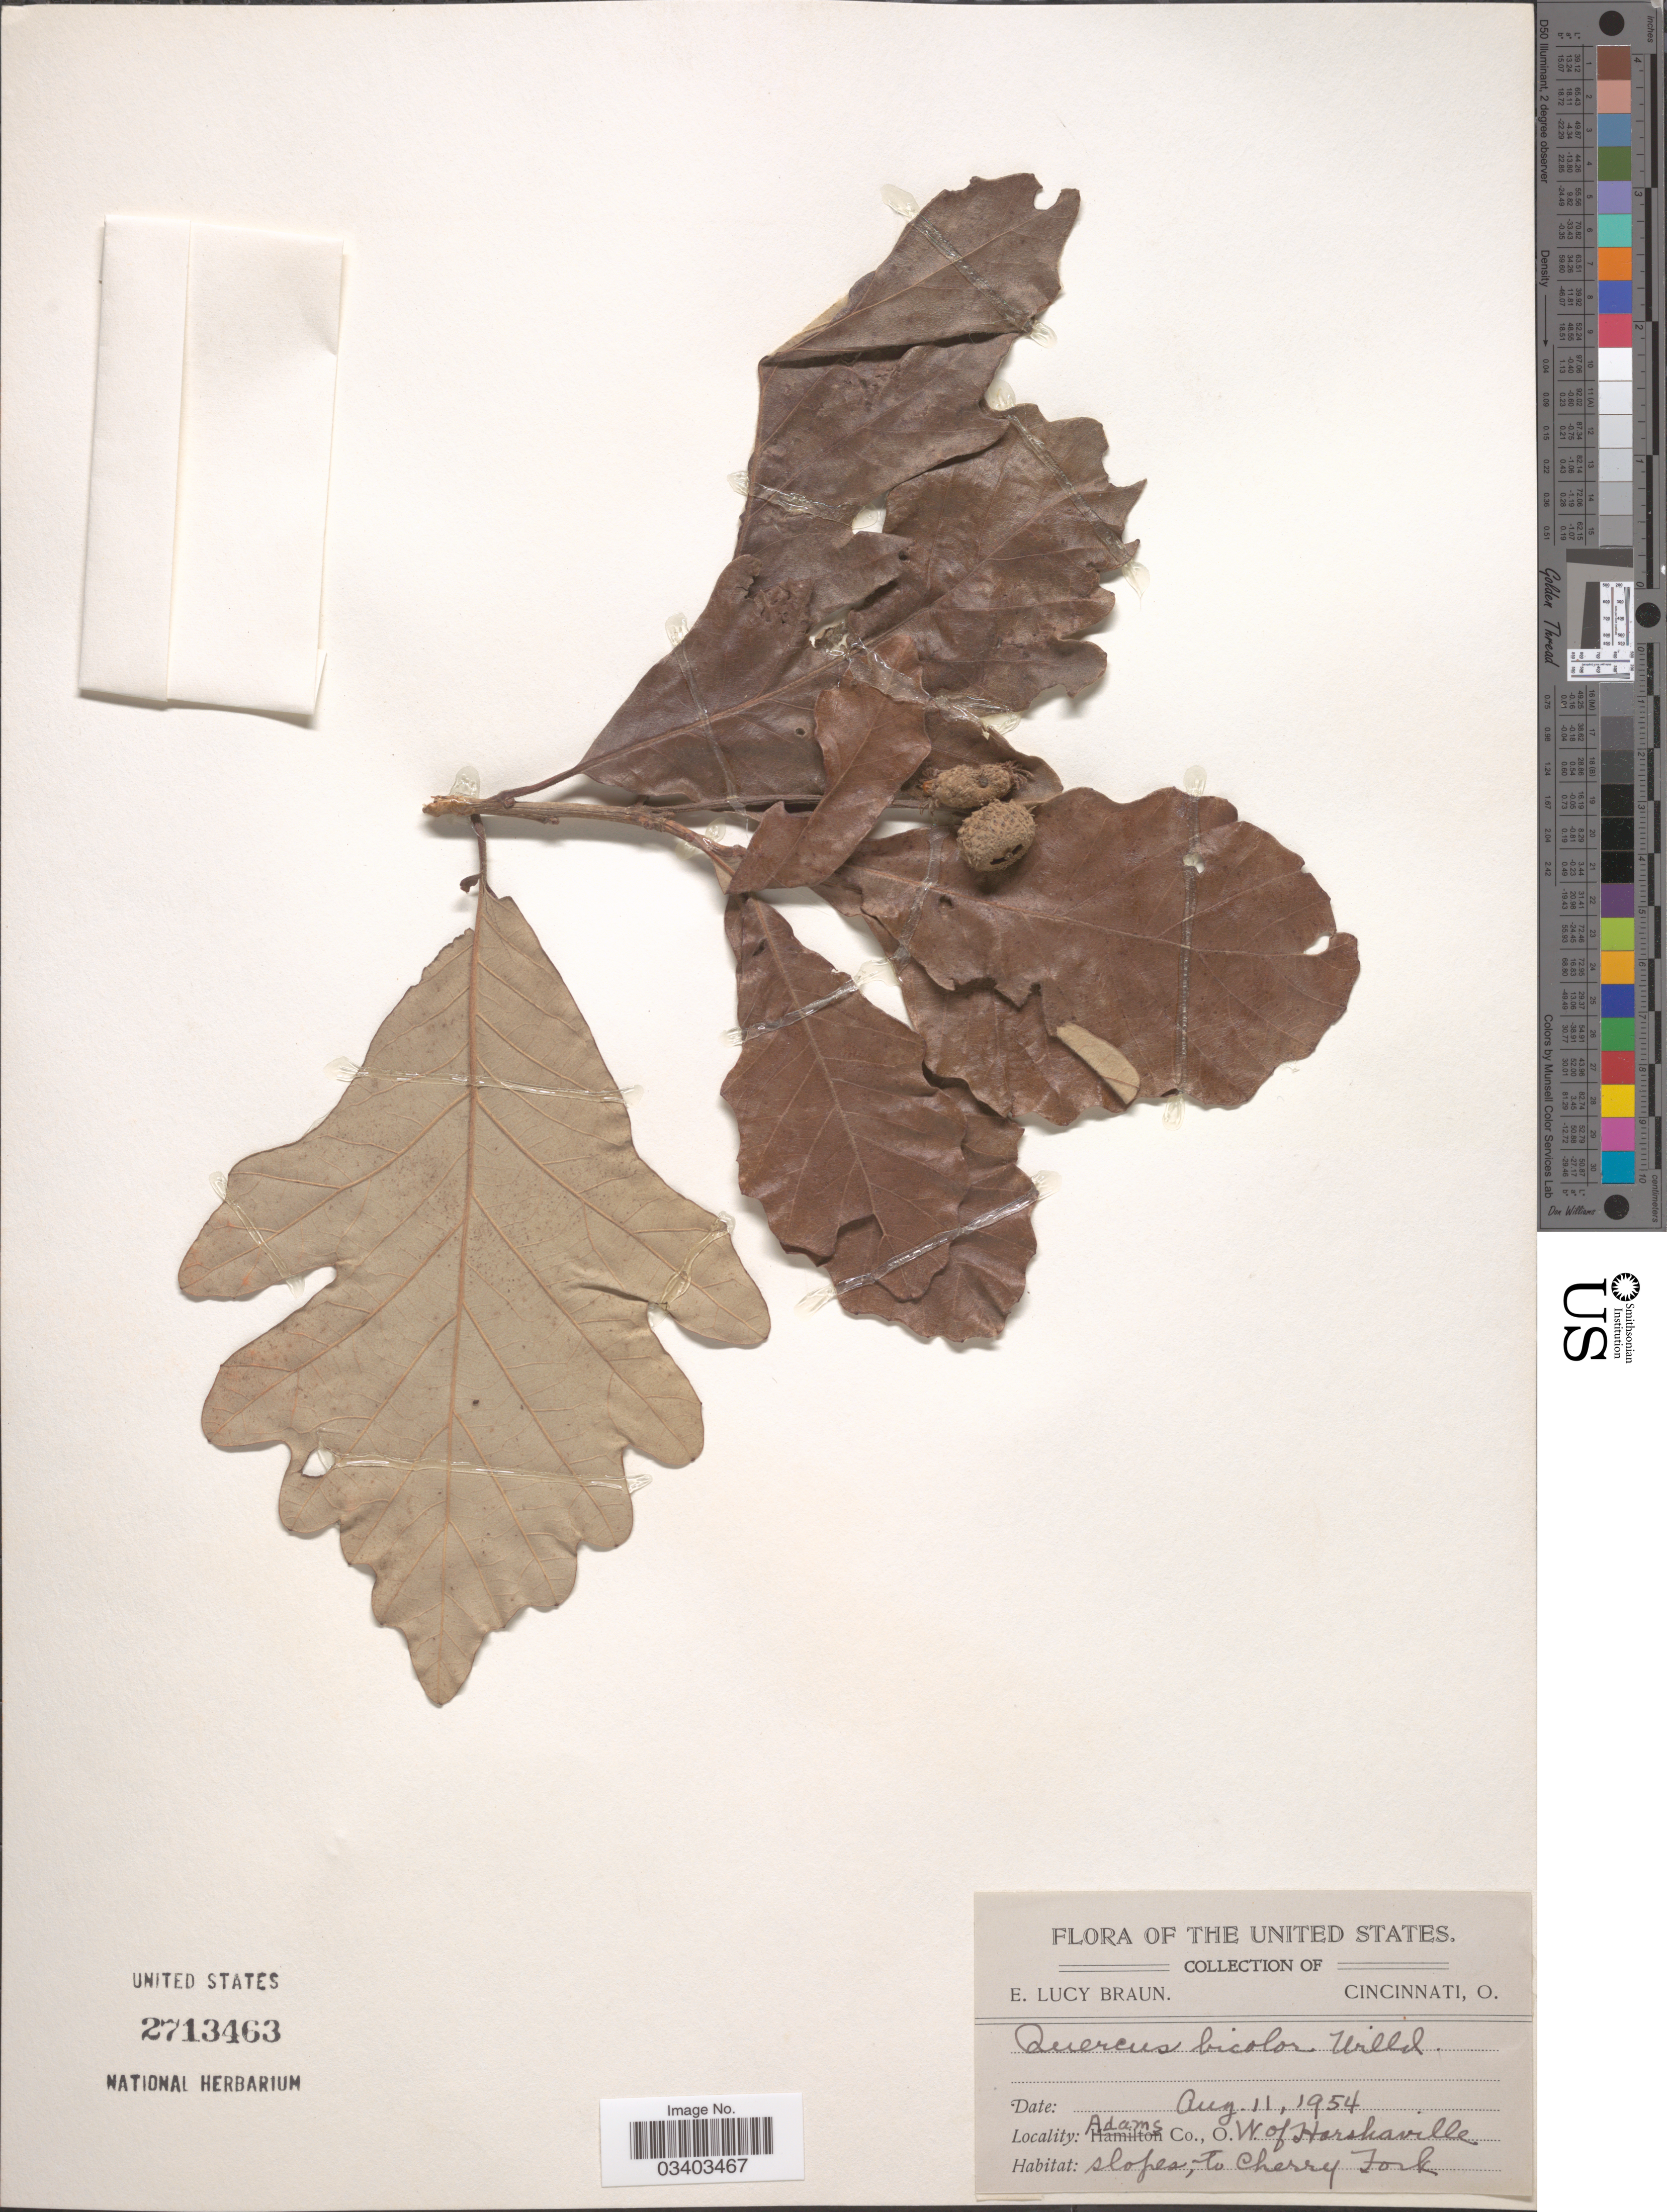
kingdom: Plantae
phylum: Tracheophyta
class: Magnoliopsida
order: Fagales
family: Fagaceae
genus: Quercus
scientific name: Quercus bicolor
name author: Willd.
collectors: E. L. Braun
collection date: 1954-08-11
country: United States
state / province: Ohio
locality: Adams Co., W. of Harshaville slopes, to Cherry Fork.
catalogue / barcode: US 2713463